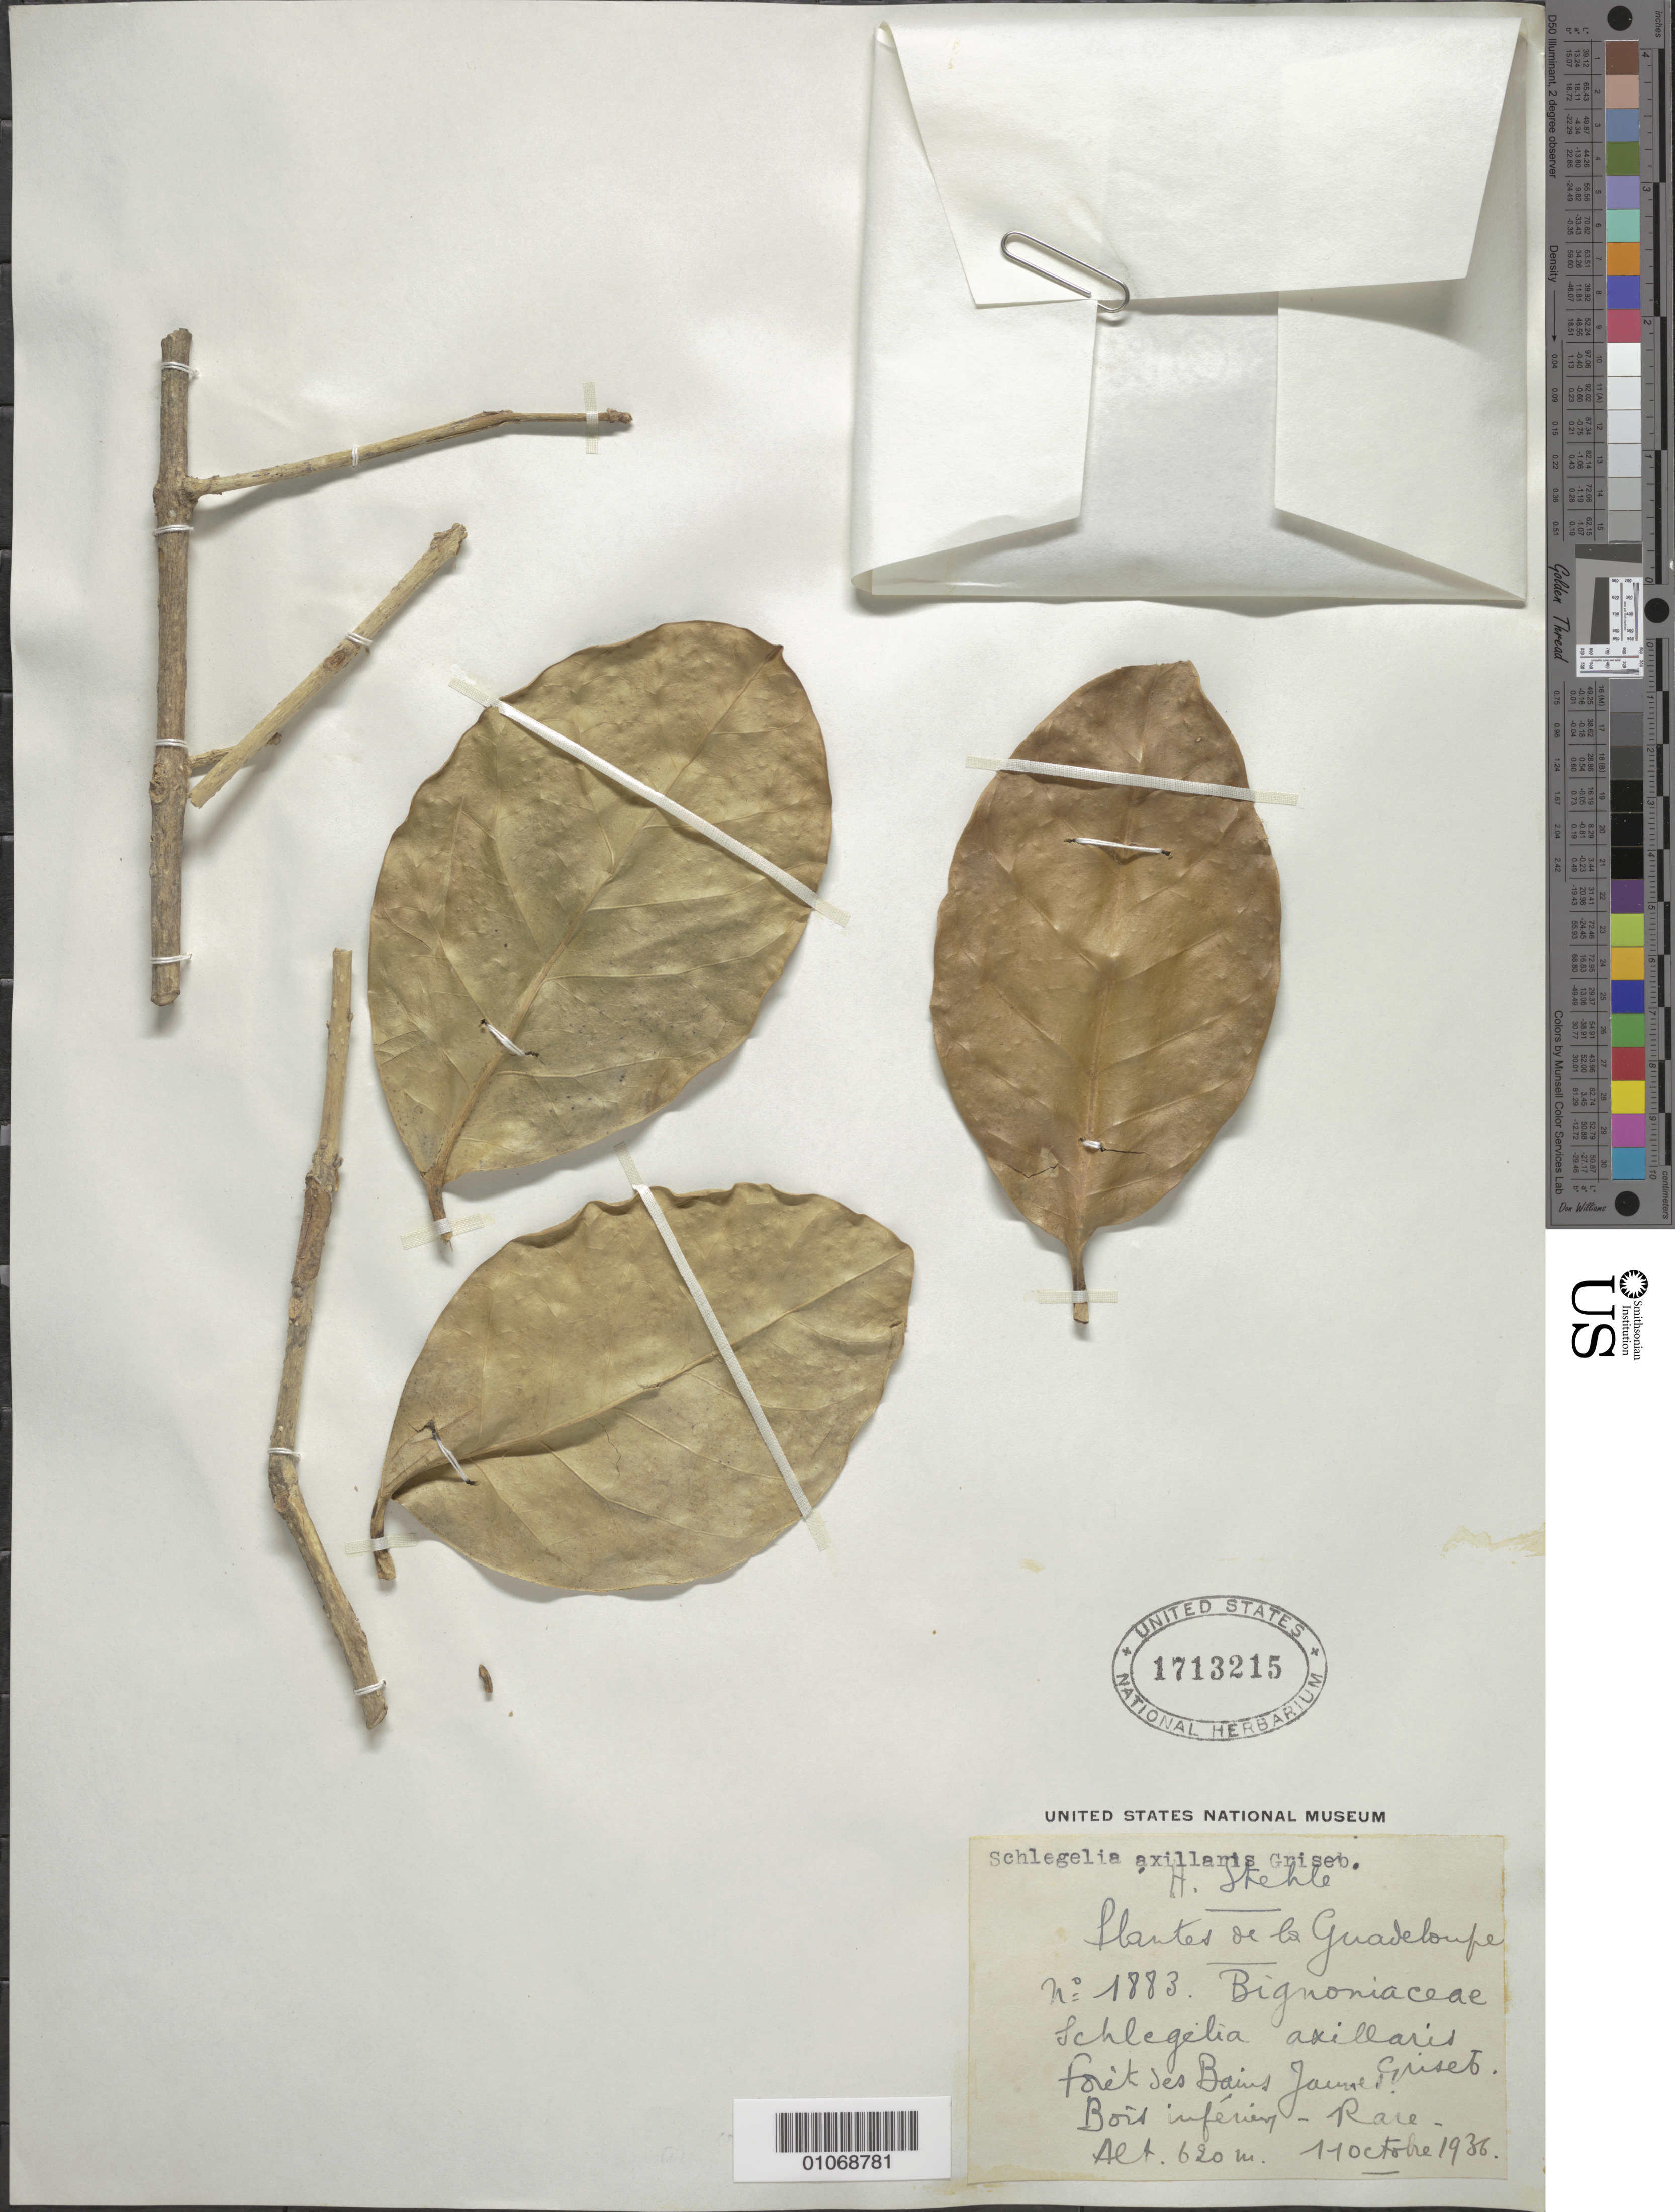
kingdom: Plantae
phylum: Tracheophyta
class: Magnoliopsida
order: Lamiales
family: Schlegeliaceae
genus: Schlegelia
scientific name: Schlegelia axillaris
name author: Griseb.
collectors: H. Stehlé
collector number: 1883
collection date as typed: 11 Oct 1938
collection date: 1938-10-11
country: Guadeloupe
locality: Forest of Baines-Jaunes.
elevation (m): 620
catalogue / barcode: US 1713215